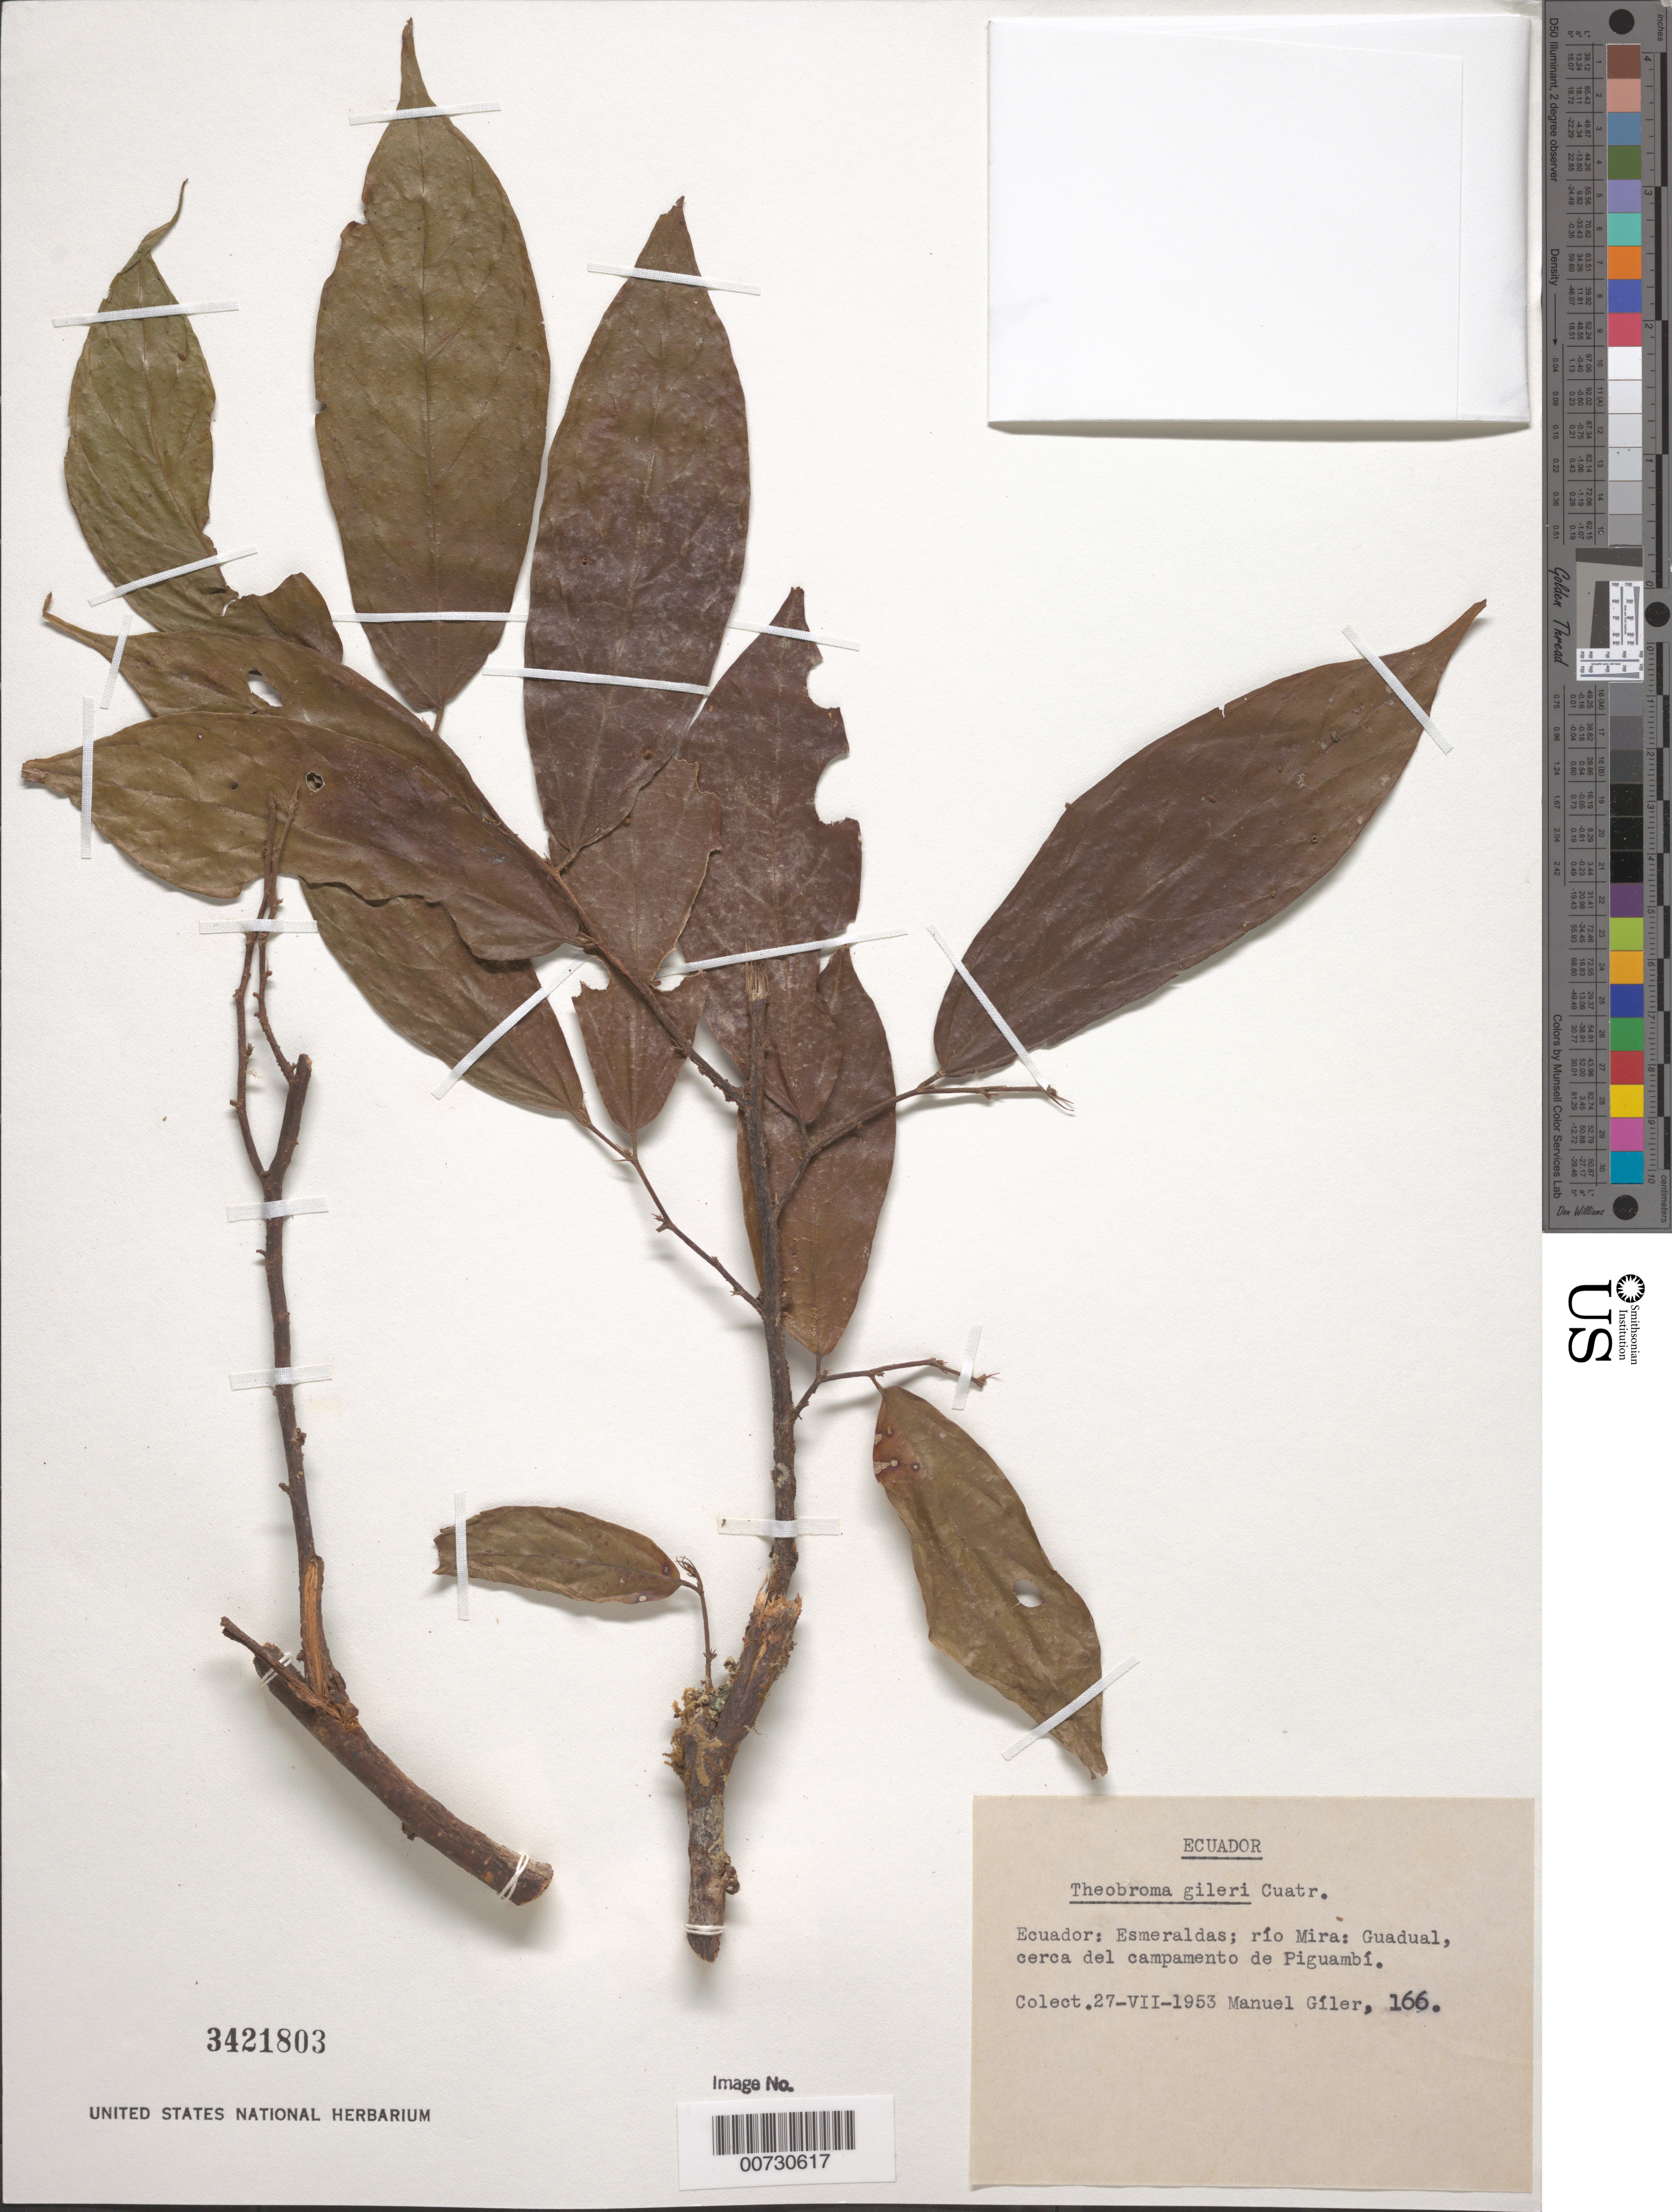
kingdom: Plantae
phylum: Tracheophyta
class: Magnoliopsida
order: Malvales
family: Malvaceae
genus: Theobroma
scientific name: Theobroma gileri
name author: Cuatrec.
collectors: M. Gíler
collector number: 166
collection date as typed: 27 Jul 1953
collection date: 1953-07-27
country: Ecuador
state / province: Esmeraldas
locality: Río Mira: Guadual, Cerca del Campamento de Piguambí.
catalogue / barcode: US 3421803